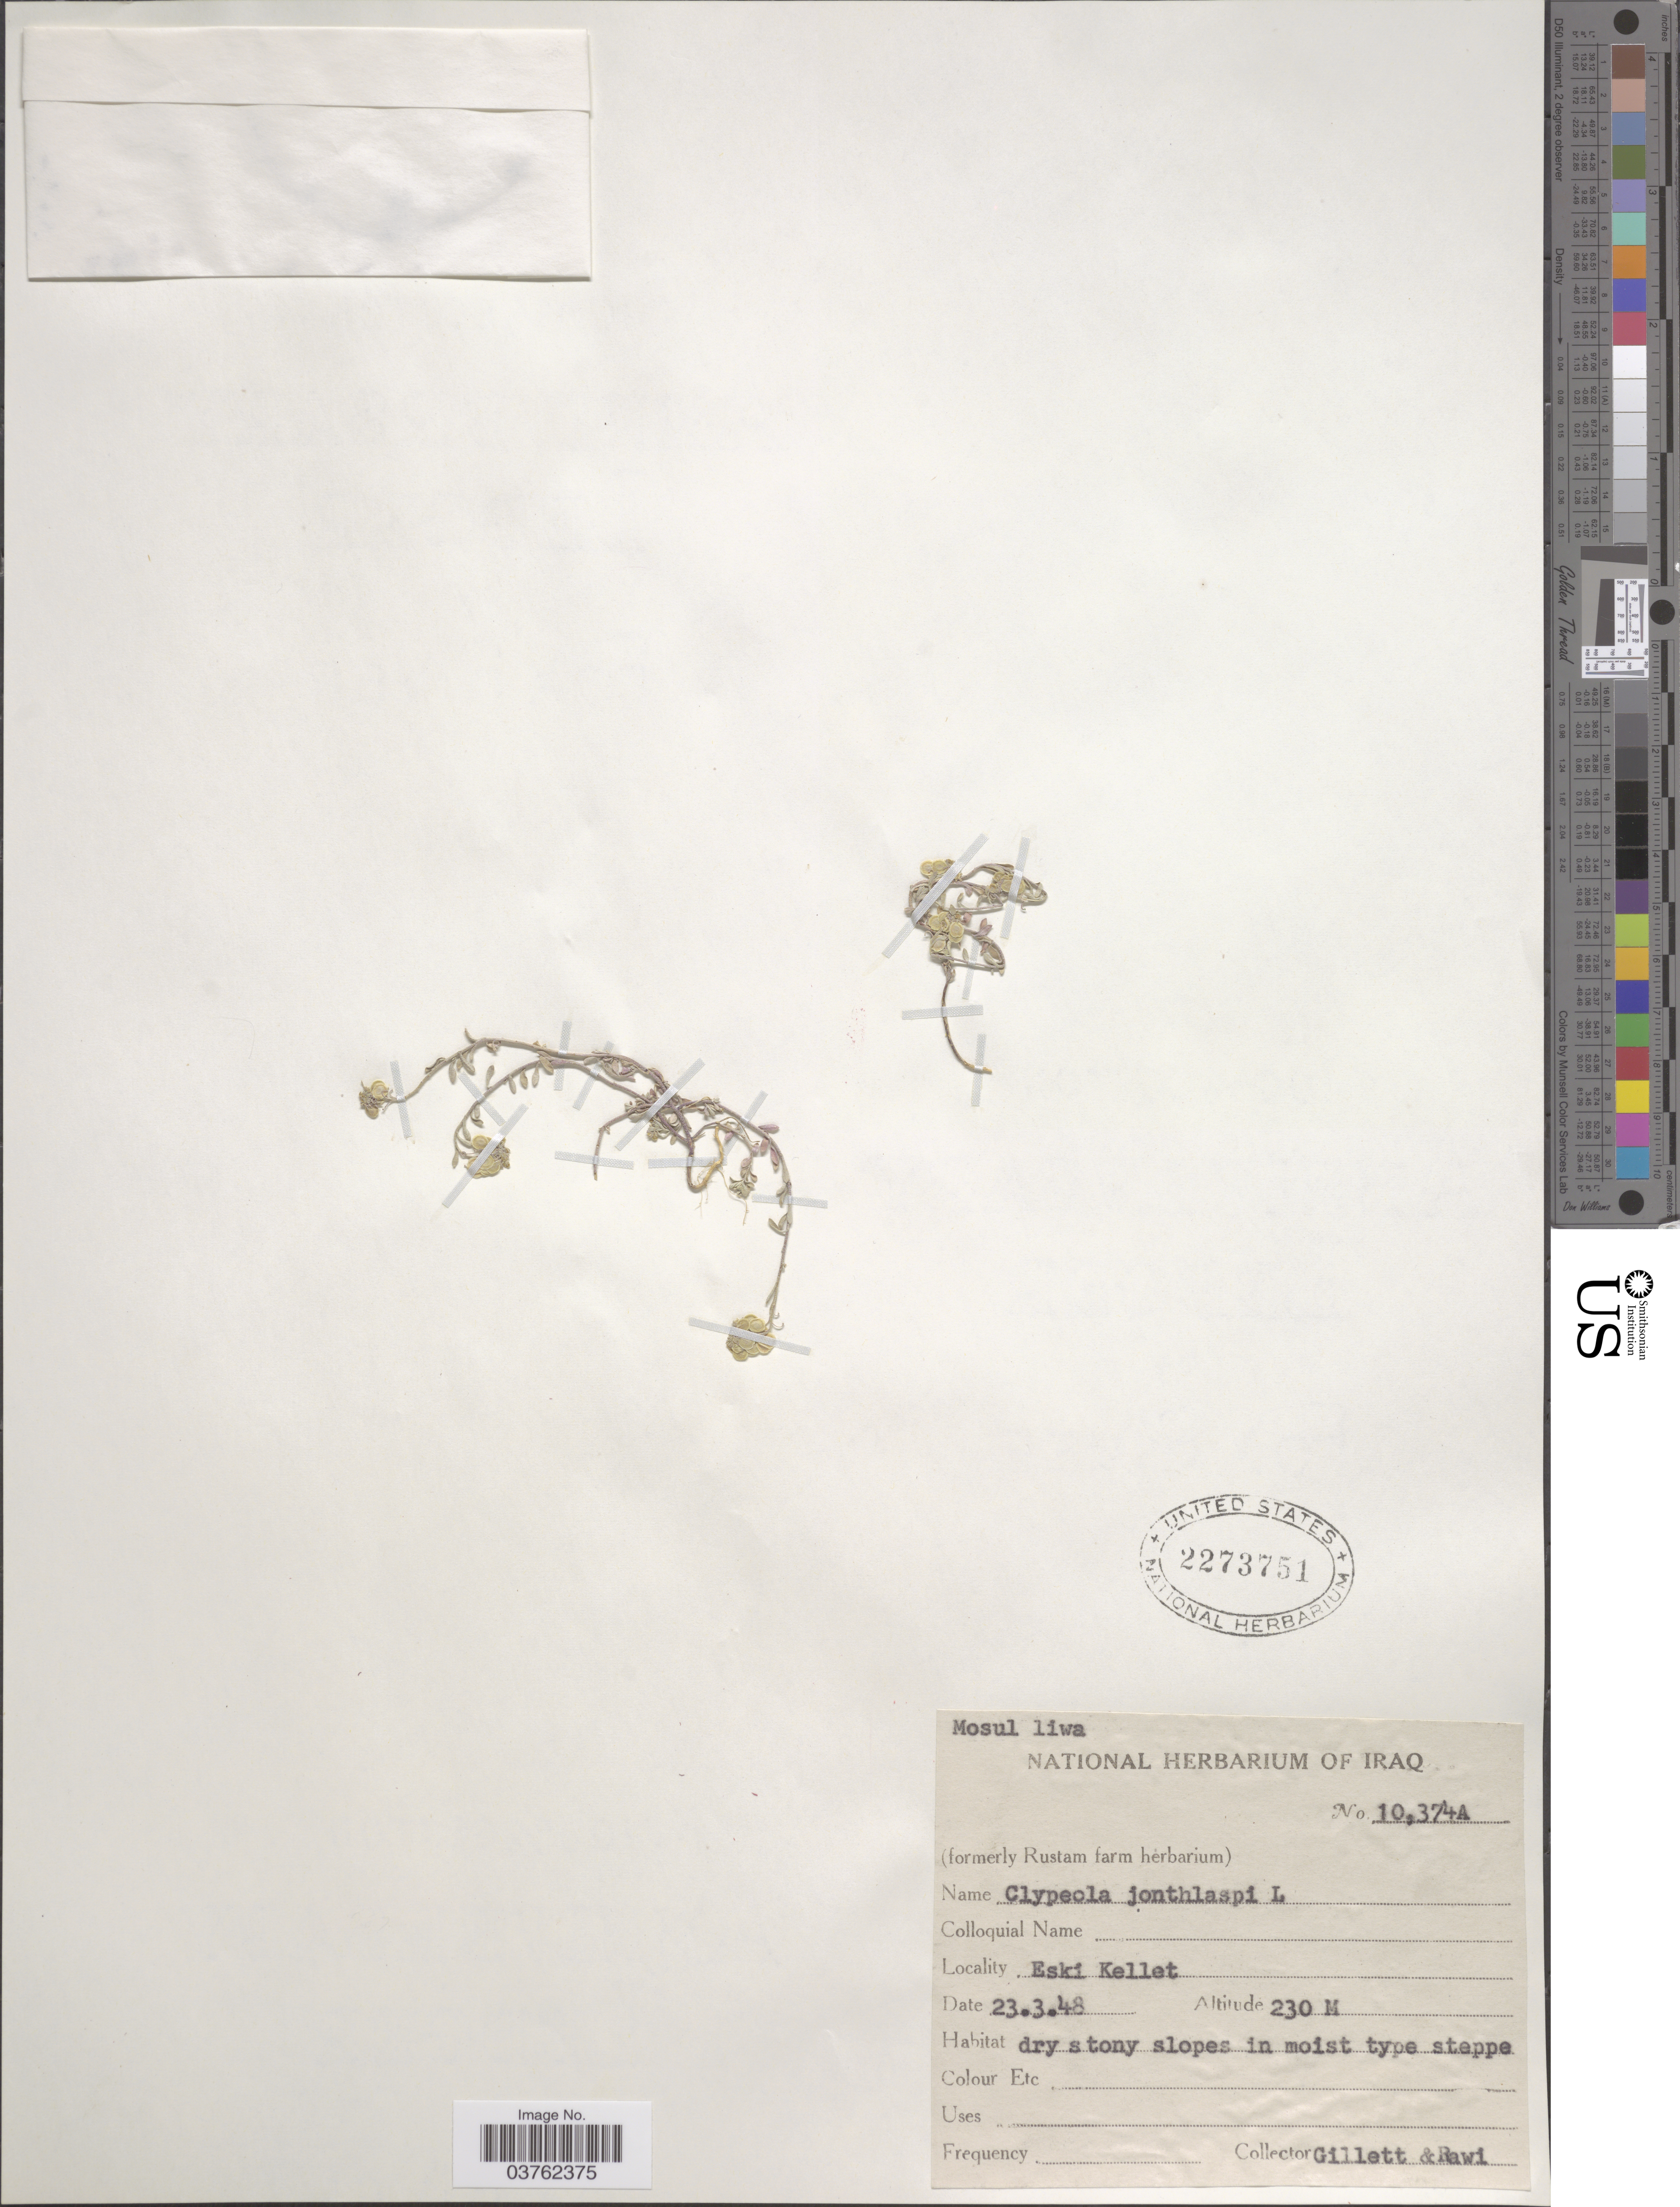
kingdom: Plantae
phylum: Tracheophyta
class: Magnoliopsida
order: Brassicales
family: Brassicaceae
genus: Clypeola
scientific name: Clypeola jonthlaspi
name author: L.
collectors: Gillett, -- & -. Rawi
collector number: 10374A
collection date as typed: Transcribed d/m/y: 23/3/48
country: Iraq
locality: Mosul liwa. Eski Kellet.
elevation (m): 230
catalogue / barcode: US 2273751